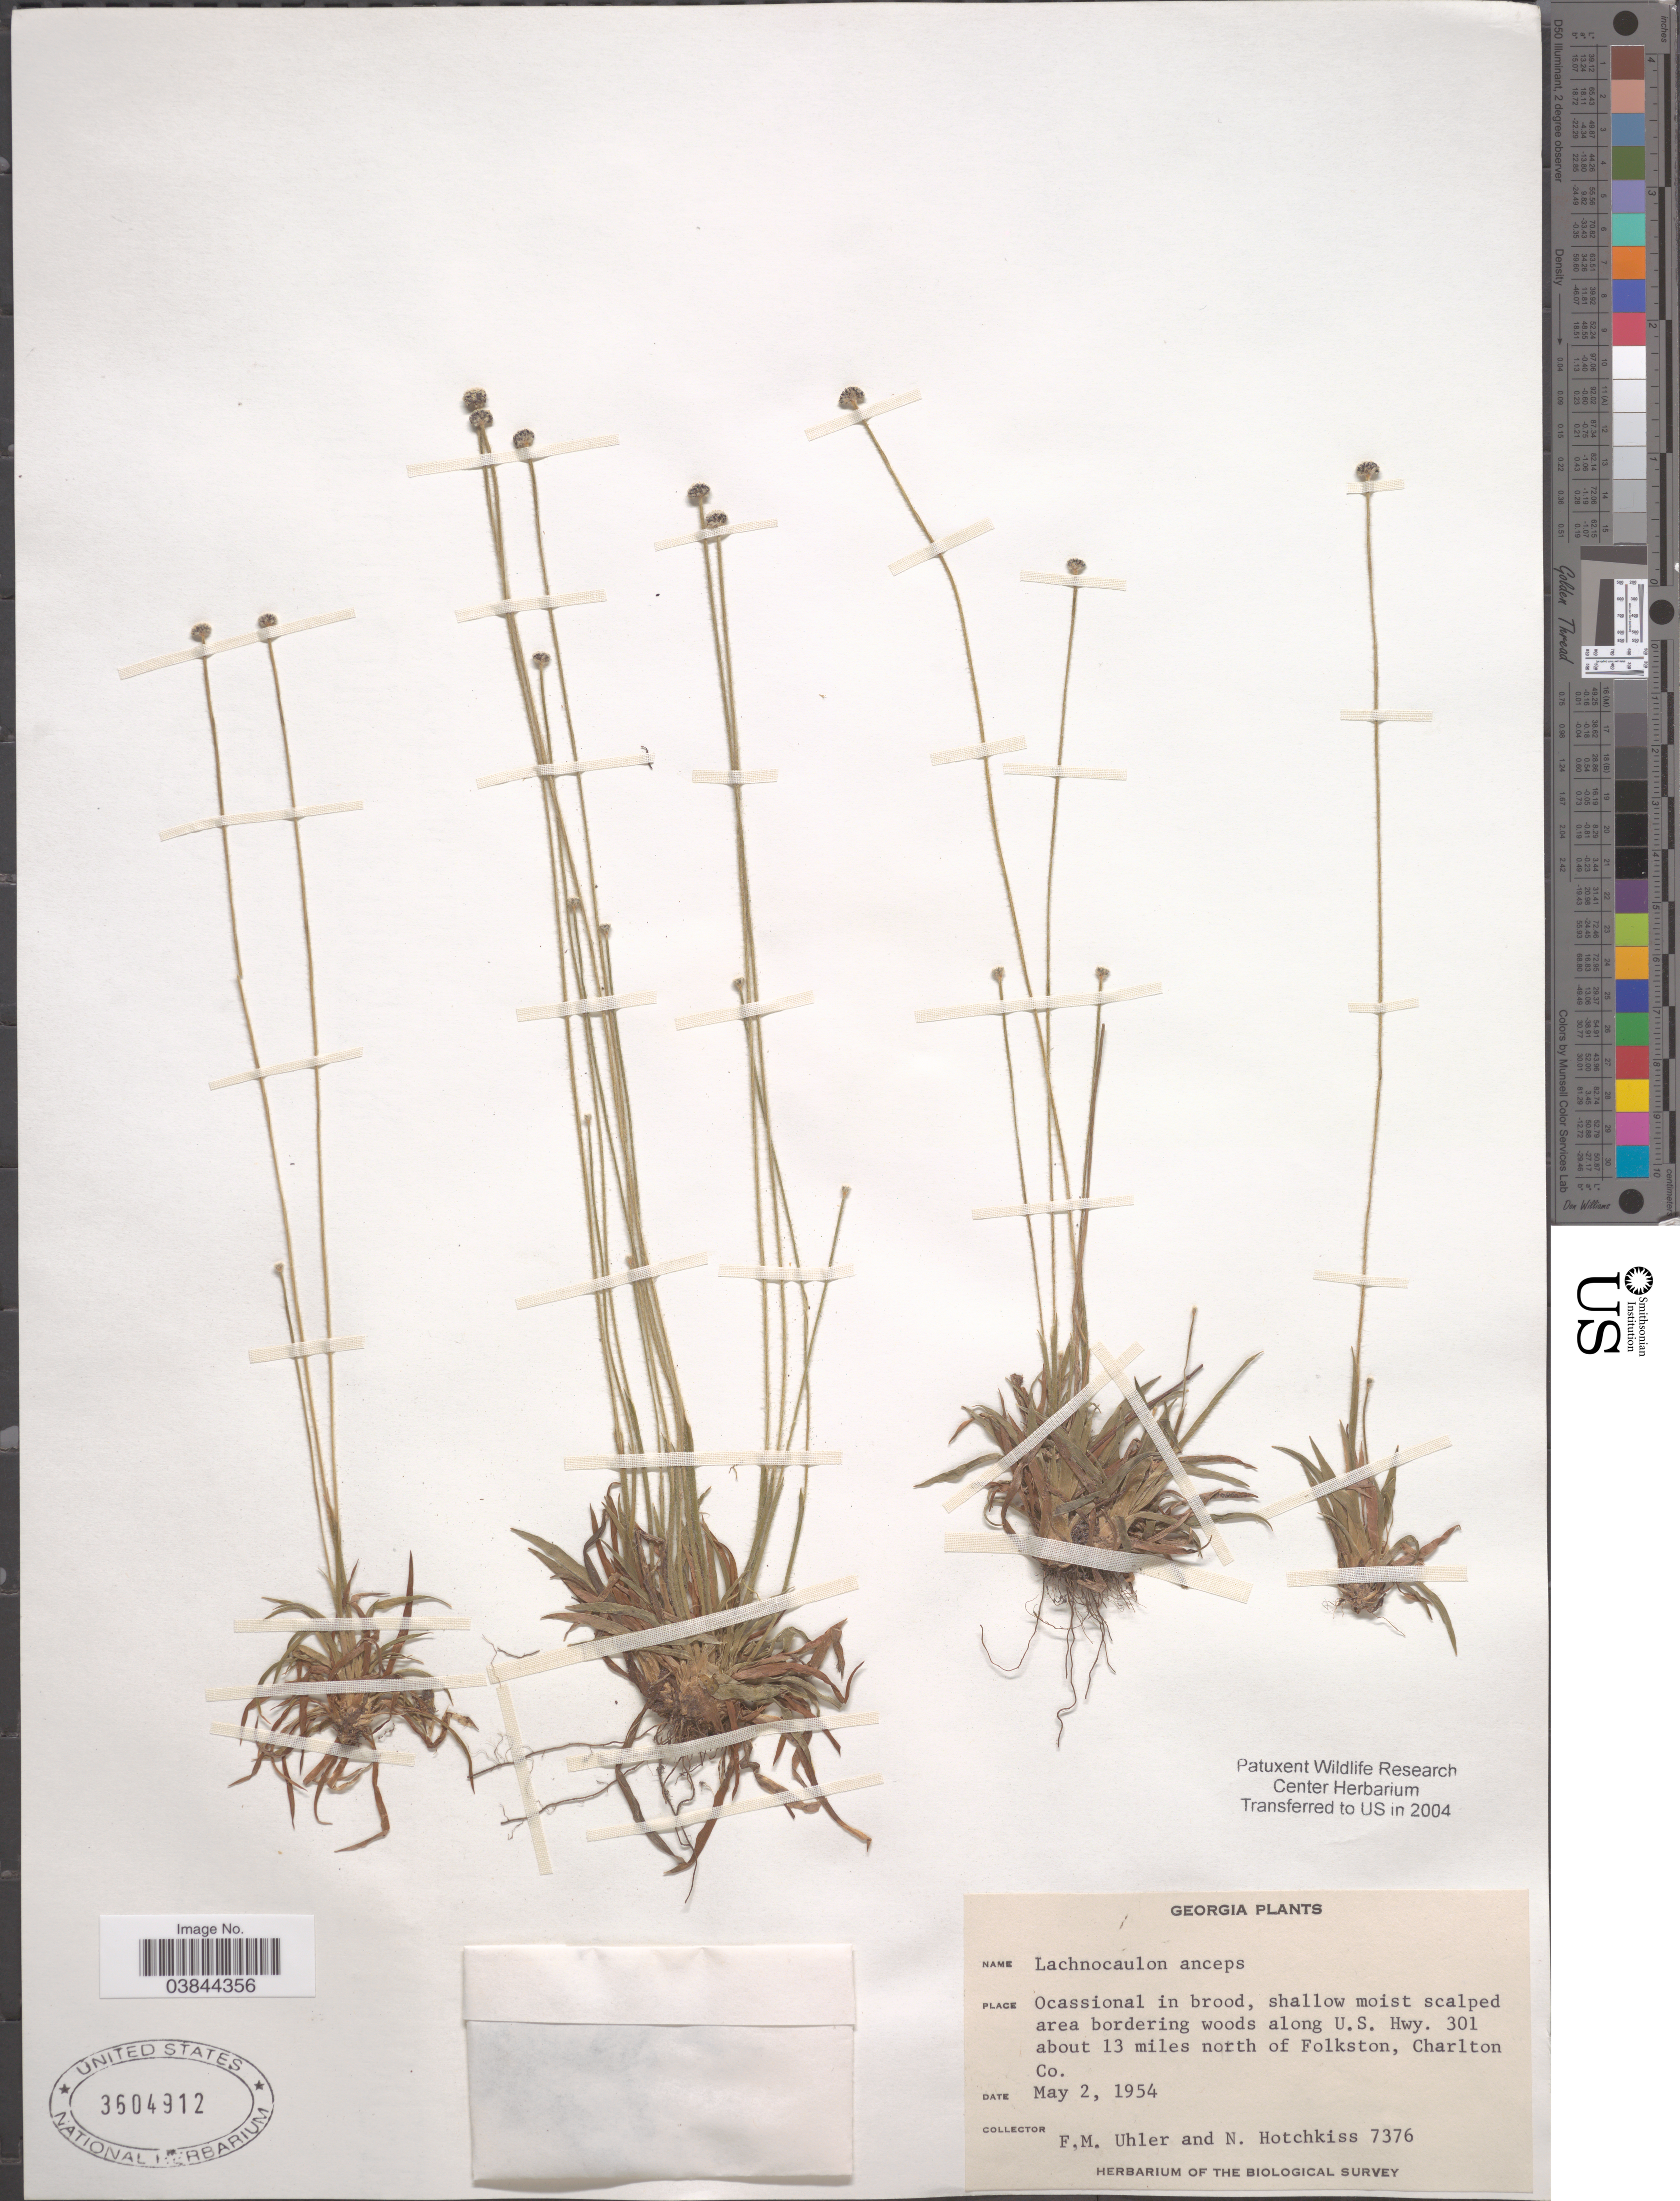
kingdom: Plantae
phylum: Tracheophyta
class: Liliopsida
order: Poales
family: Eriocaulaceae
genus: Lachnocaulon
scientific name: Lachnocaulon michauxii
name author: Kunth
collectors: F. M. Uhler & N. Hotchkiss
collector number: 7376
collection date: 1954-05-02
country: United States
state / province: Georgia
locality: Along U.S. Hwy. 301 about 13 miles north of Folkston, Charlton Co.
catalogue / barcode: US 3504912